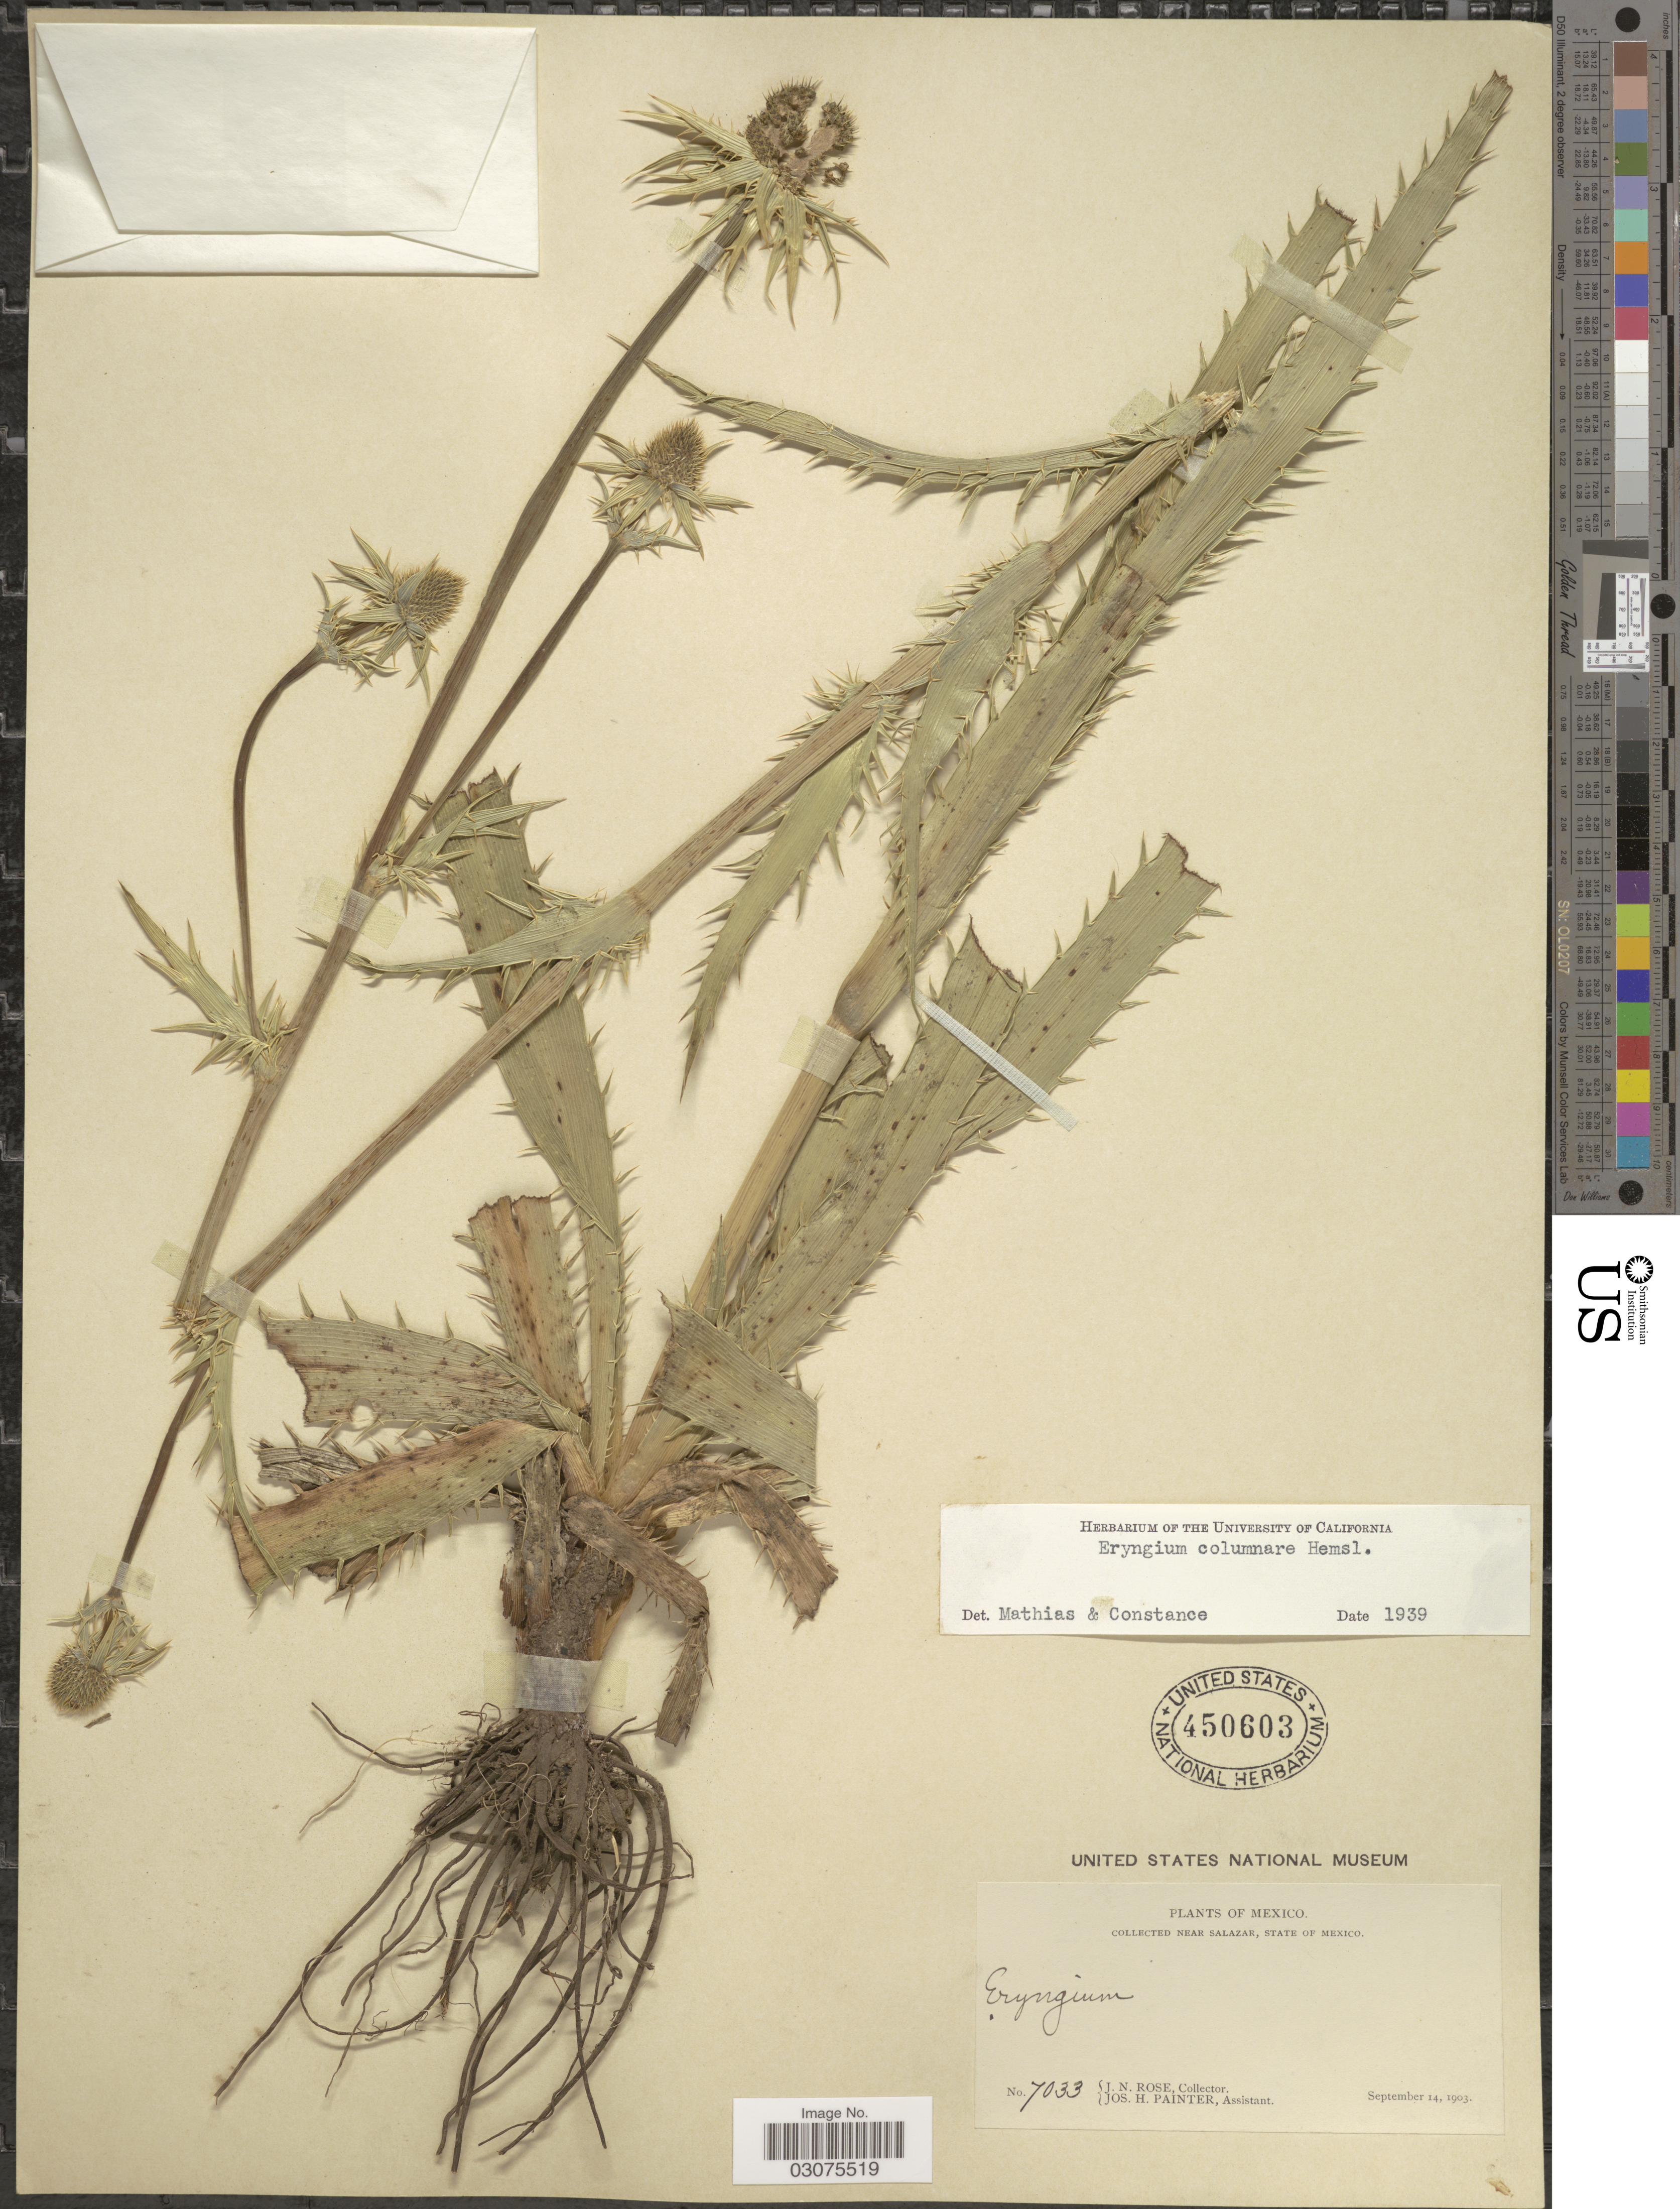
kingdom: Plantae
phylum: Tracheophyta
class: Magnoliopsida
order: Apiales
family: Apiaceae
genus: Eryngium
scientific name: Eryngium columnare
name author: Hemsl.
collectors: J. N. Rose & J. H. Painter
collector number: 7033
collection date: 1903-09-14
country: Mexico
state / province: México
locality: Near Salazar.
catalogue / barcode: US 450603